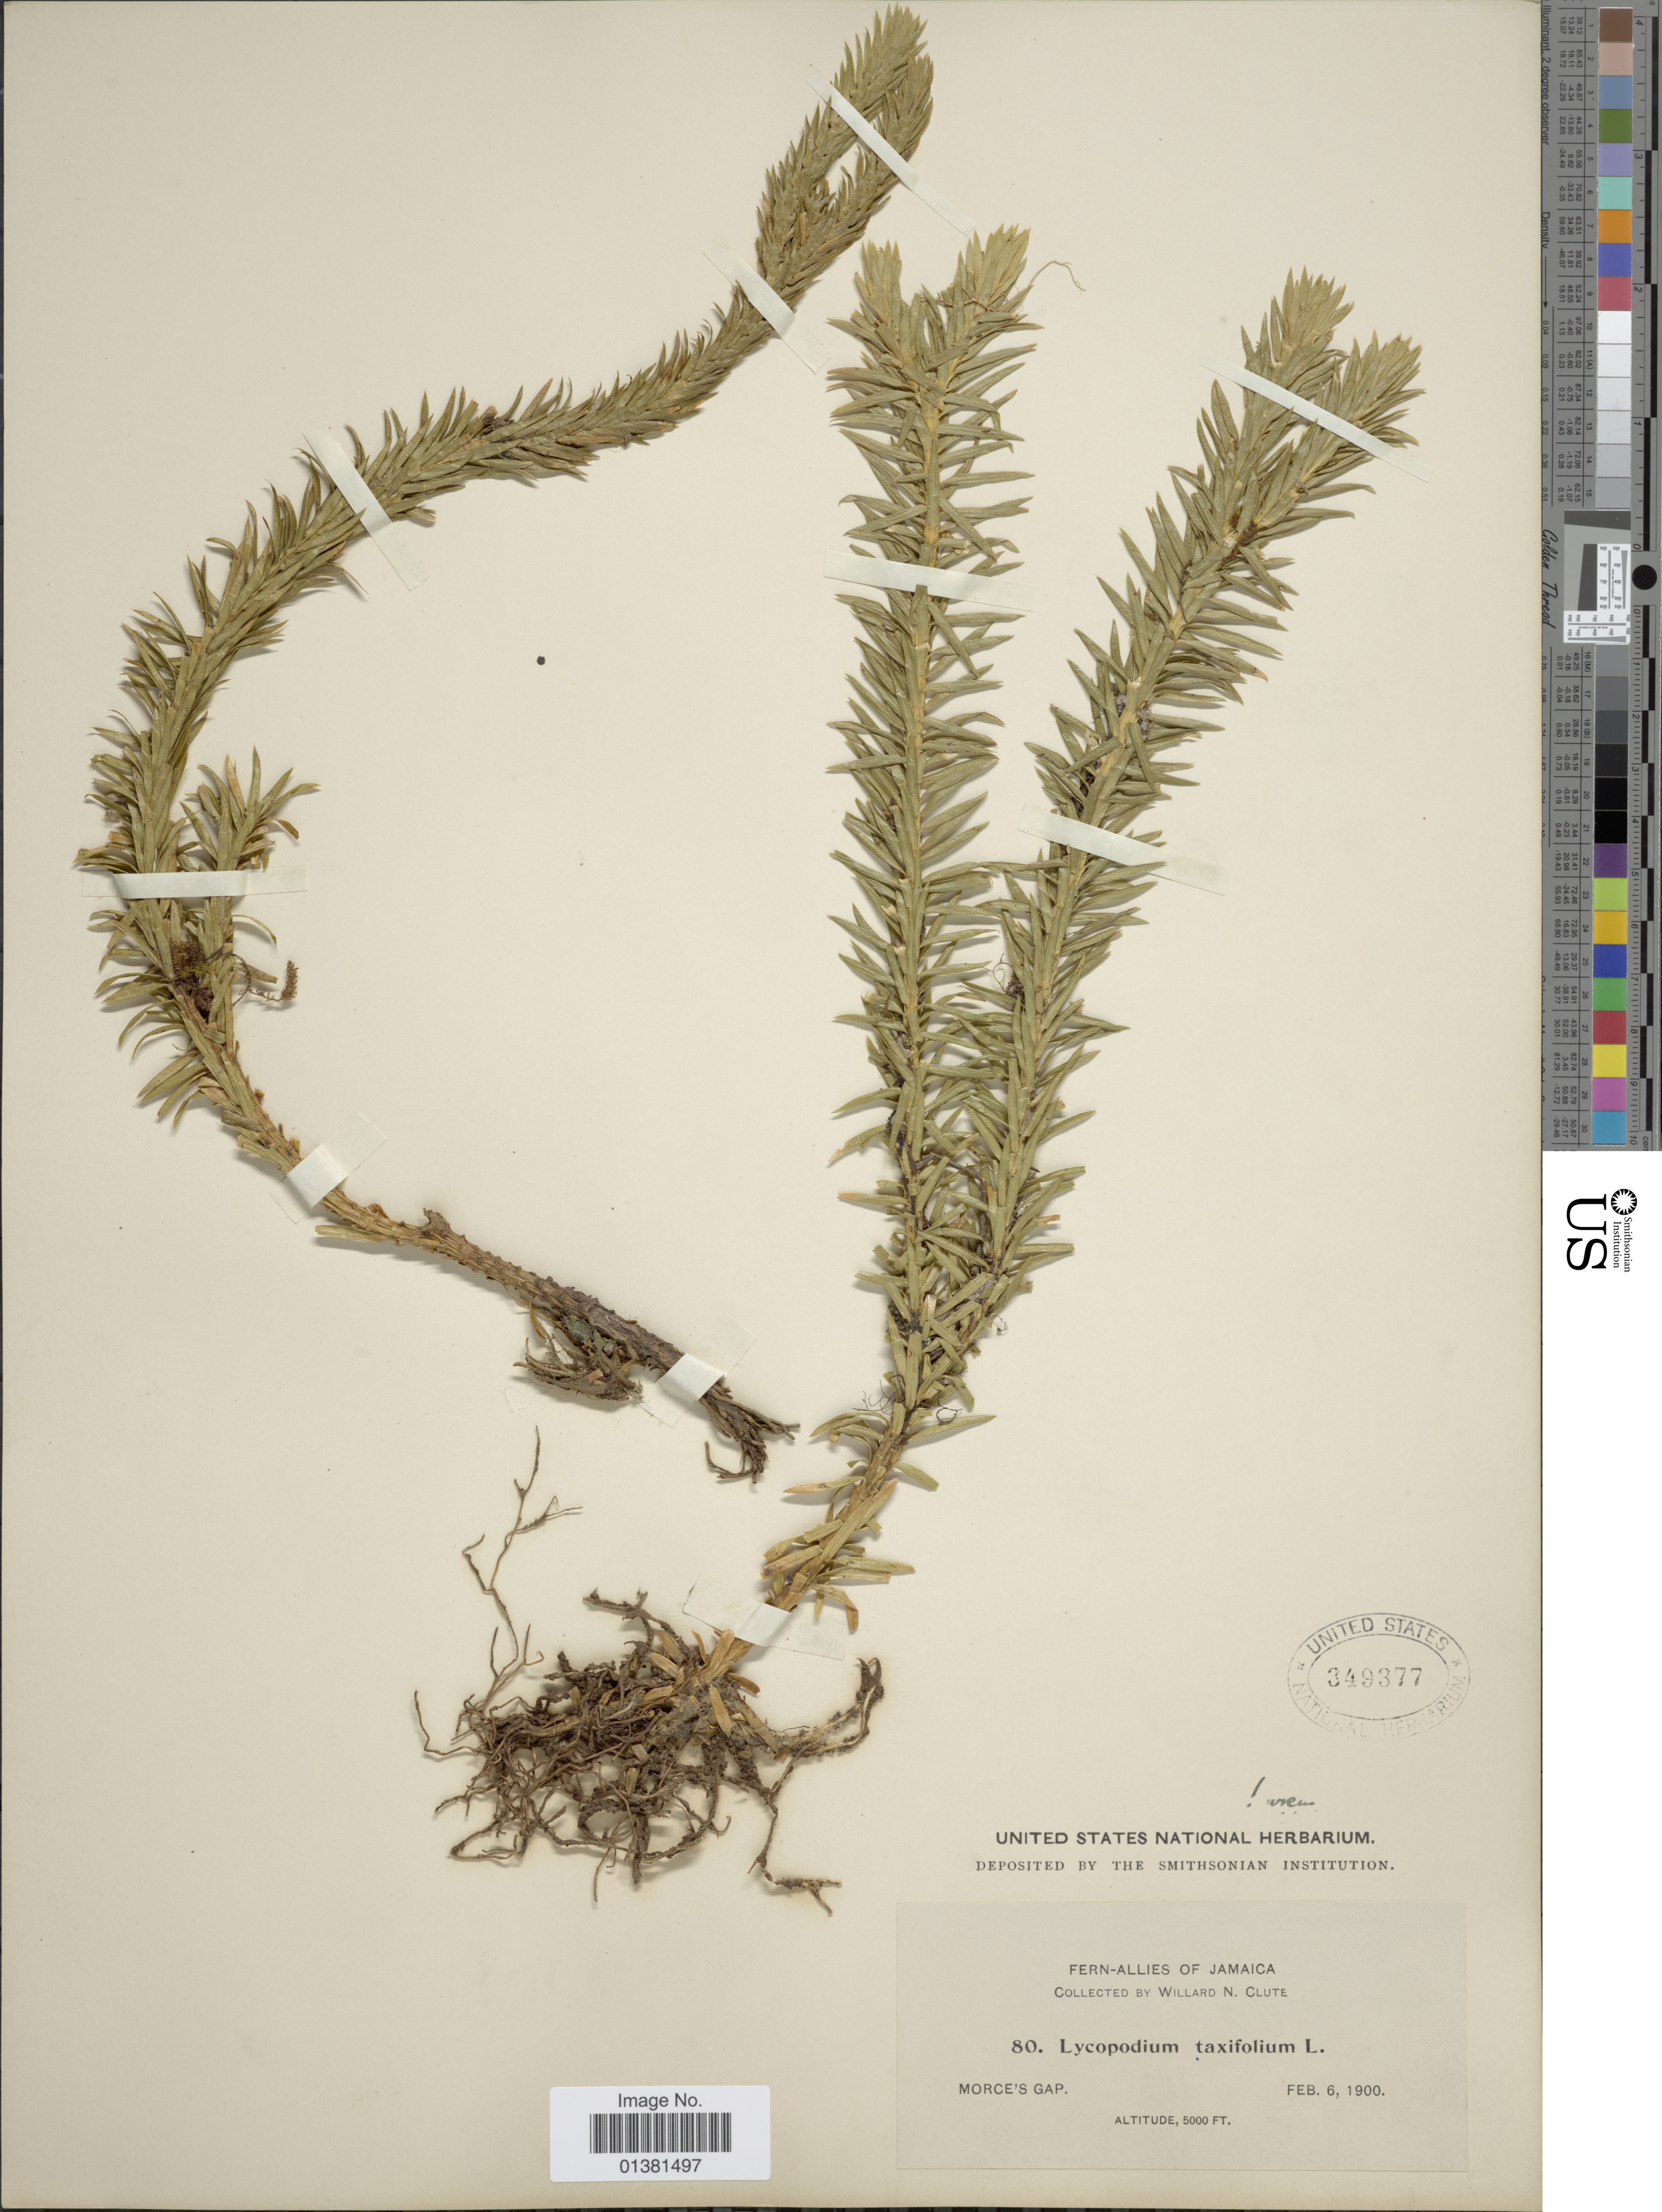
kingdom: Plantae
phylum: Tracheophyta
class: Lycopodiopsida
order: Lycopodiales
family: Lycopodiaceae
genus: Phlegmariurus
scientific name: Phlegmariurus taxifolius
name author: (Sw.) Á. Löve & D. Löve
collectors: W. N. Clute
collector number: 80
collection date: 1900-02-06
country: Jamaica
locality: Fern-Allies of Jamaica, Morce's Gap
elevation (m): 1524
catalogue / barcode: US 349377